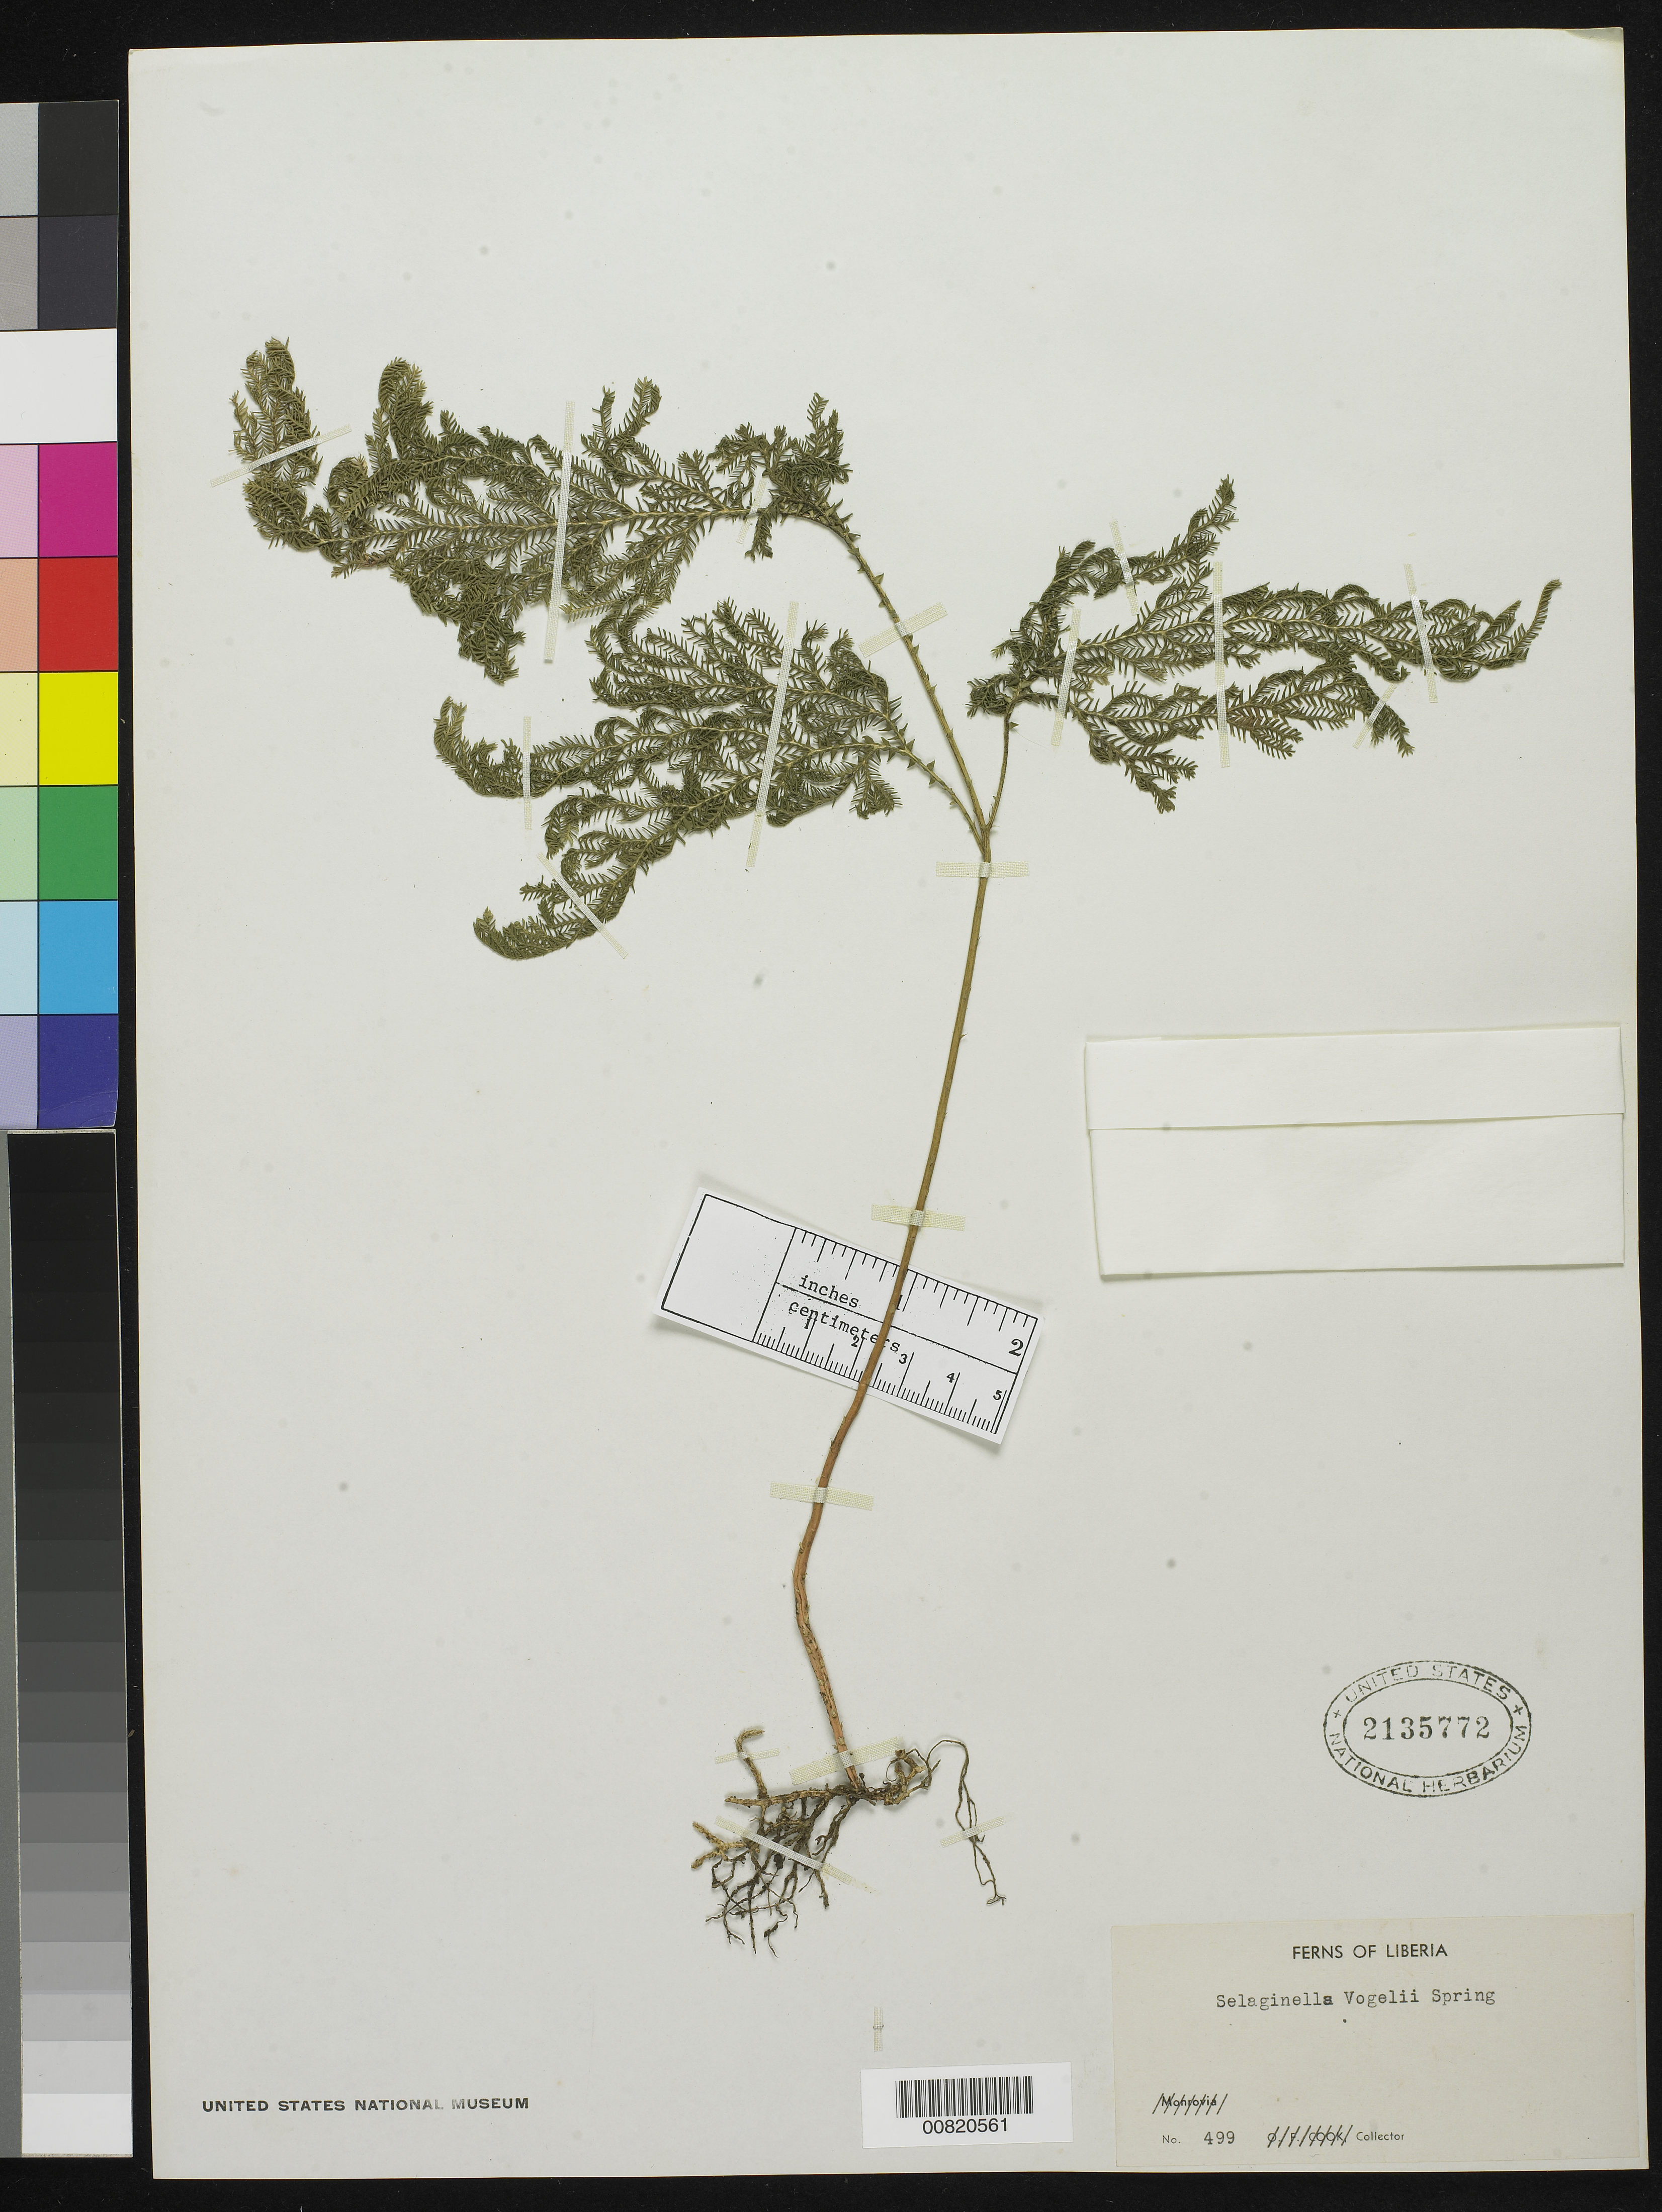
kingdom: Plantae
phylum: Tracheophyta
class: Lycopodiopsida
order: Selaginellales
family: Selaginellaceae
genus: Selaginella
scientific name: Selaginella vogelii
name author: Spring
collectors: O. F. Cook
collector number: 499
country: Liberia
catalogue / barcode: US 2135772